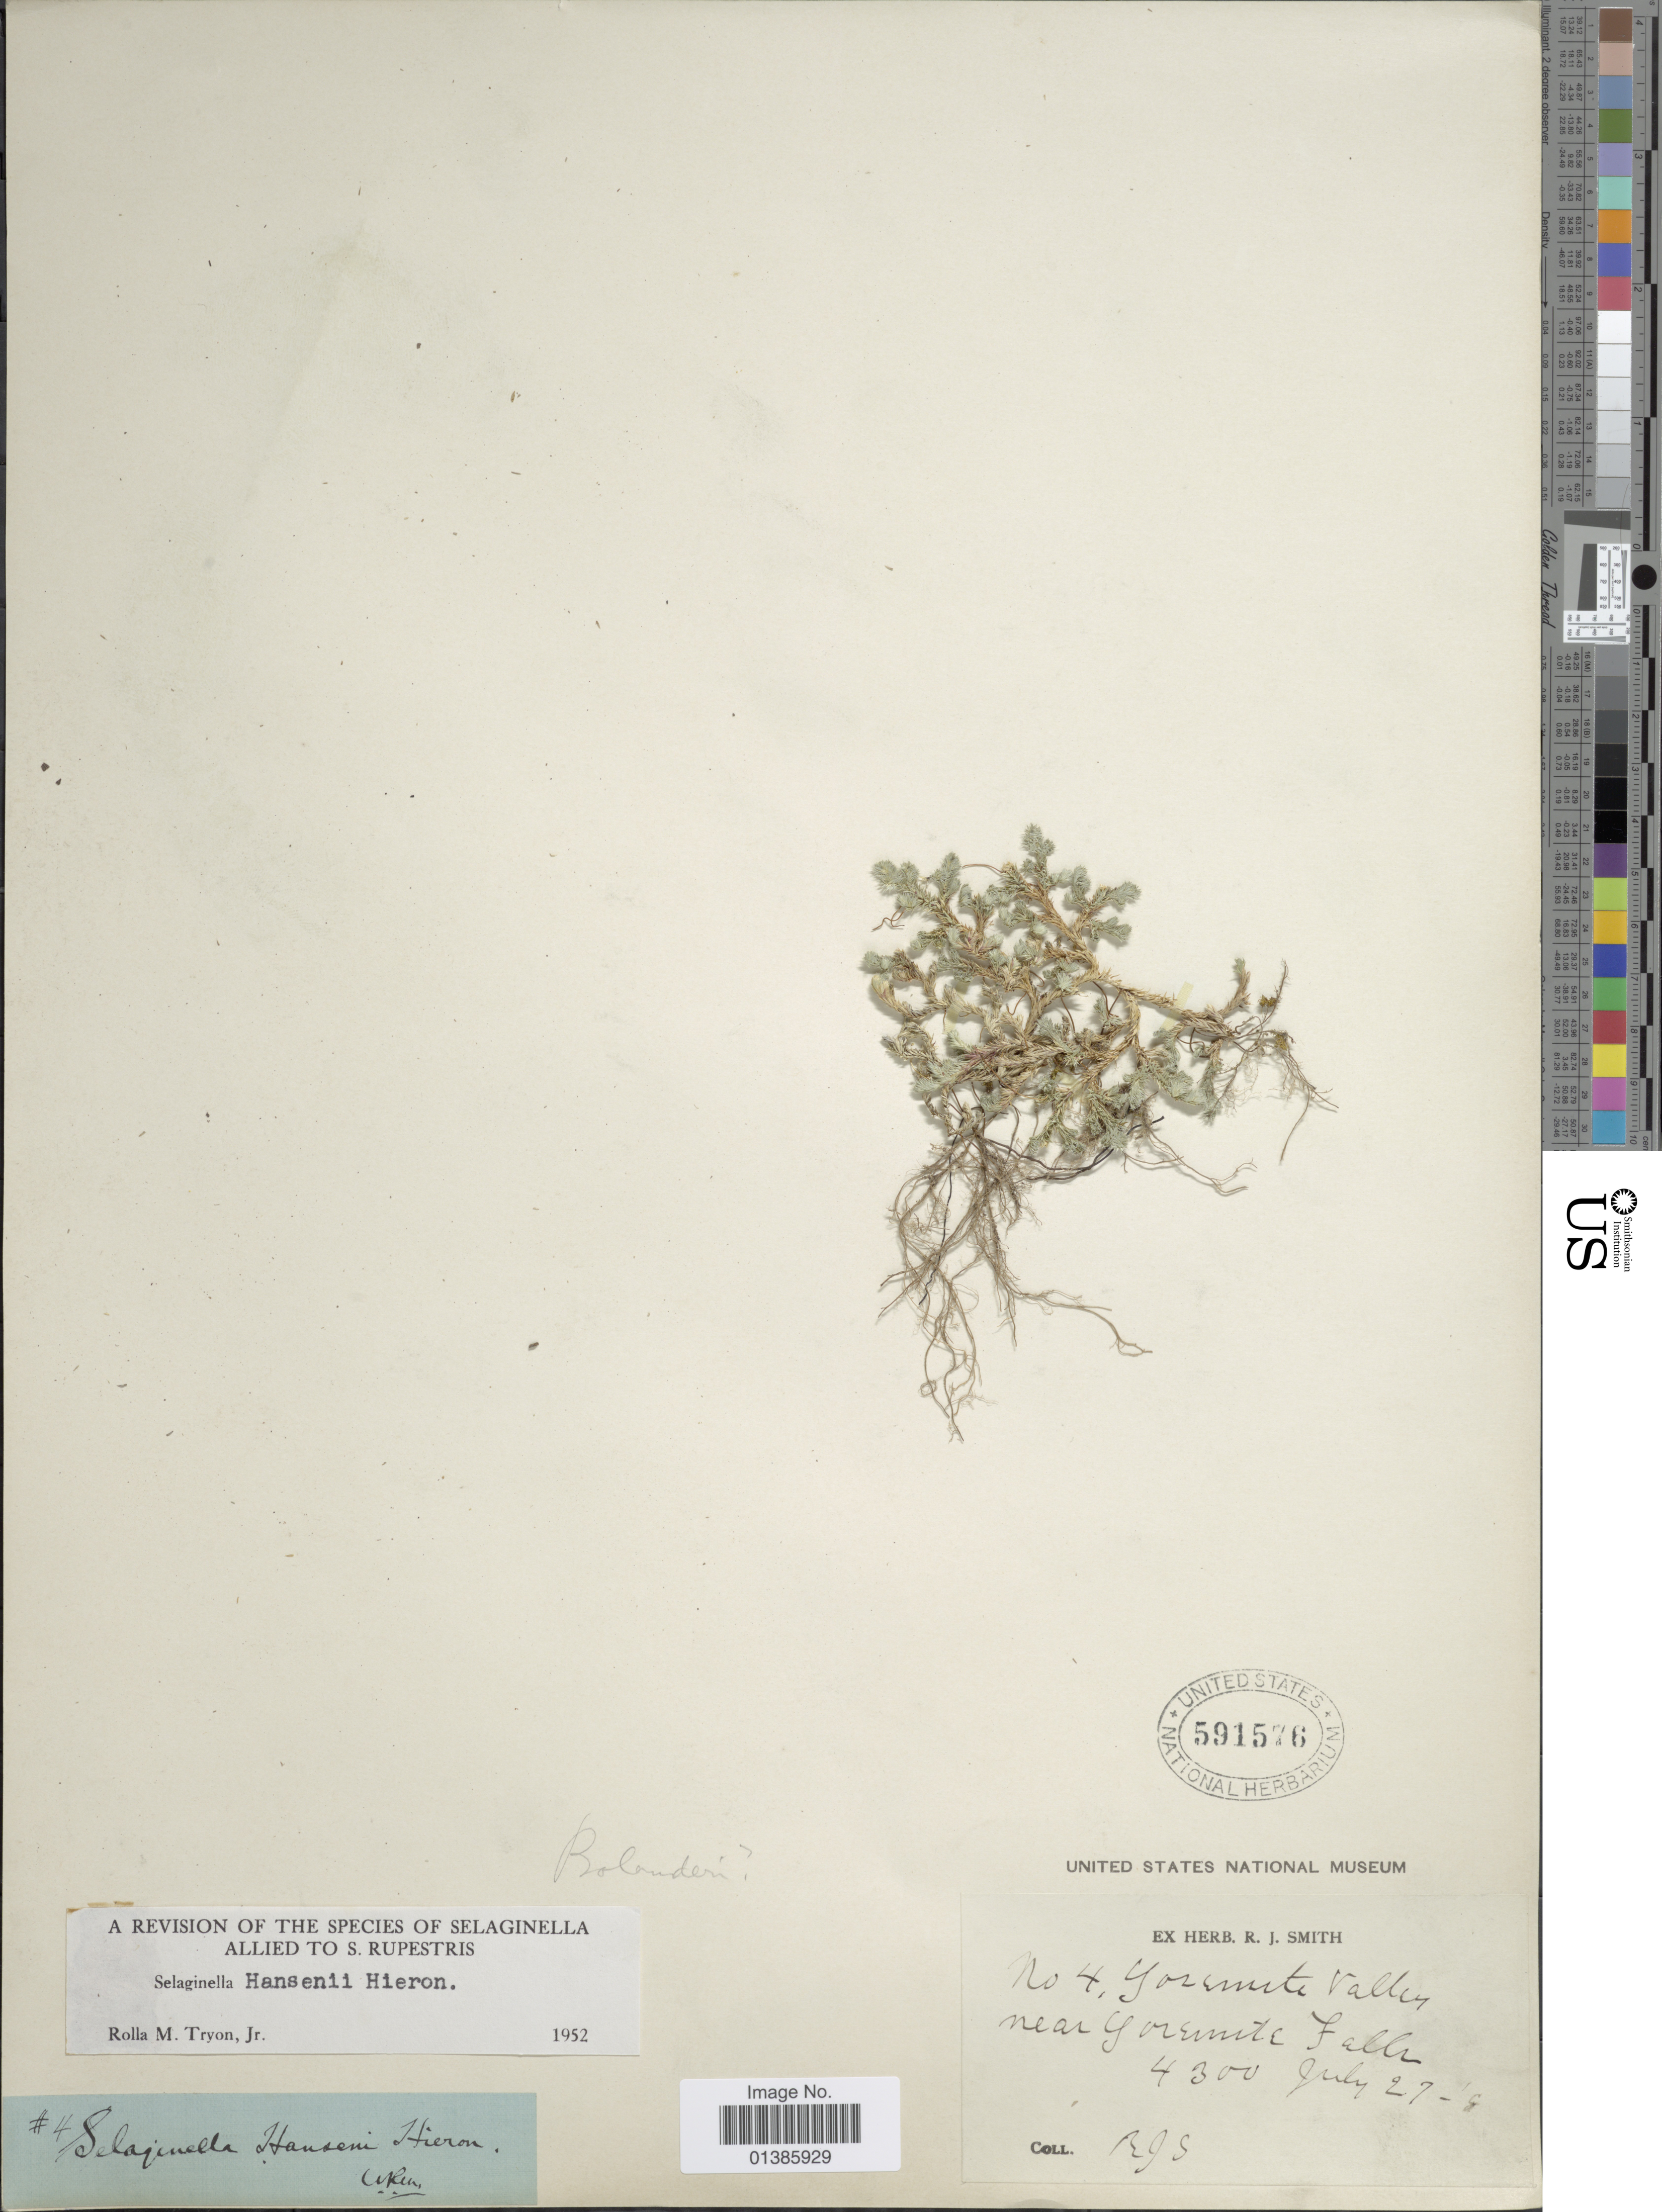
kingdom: Plantae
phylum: Tracheophyta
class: Lycopodiopsida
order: Selaginellales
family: Selaginellaceae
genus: Selaginella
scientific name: Selaginella hansenii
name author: Hieron.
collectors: R. J. Smith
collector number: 4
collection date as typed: Transcribed d/m/y: 27/7/8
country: United States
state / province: California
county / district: Mariposa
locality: Yosemite Valley near Yosemite Falls.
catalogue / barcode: US 591576